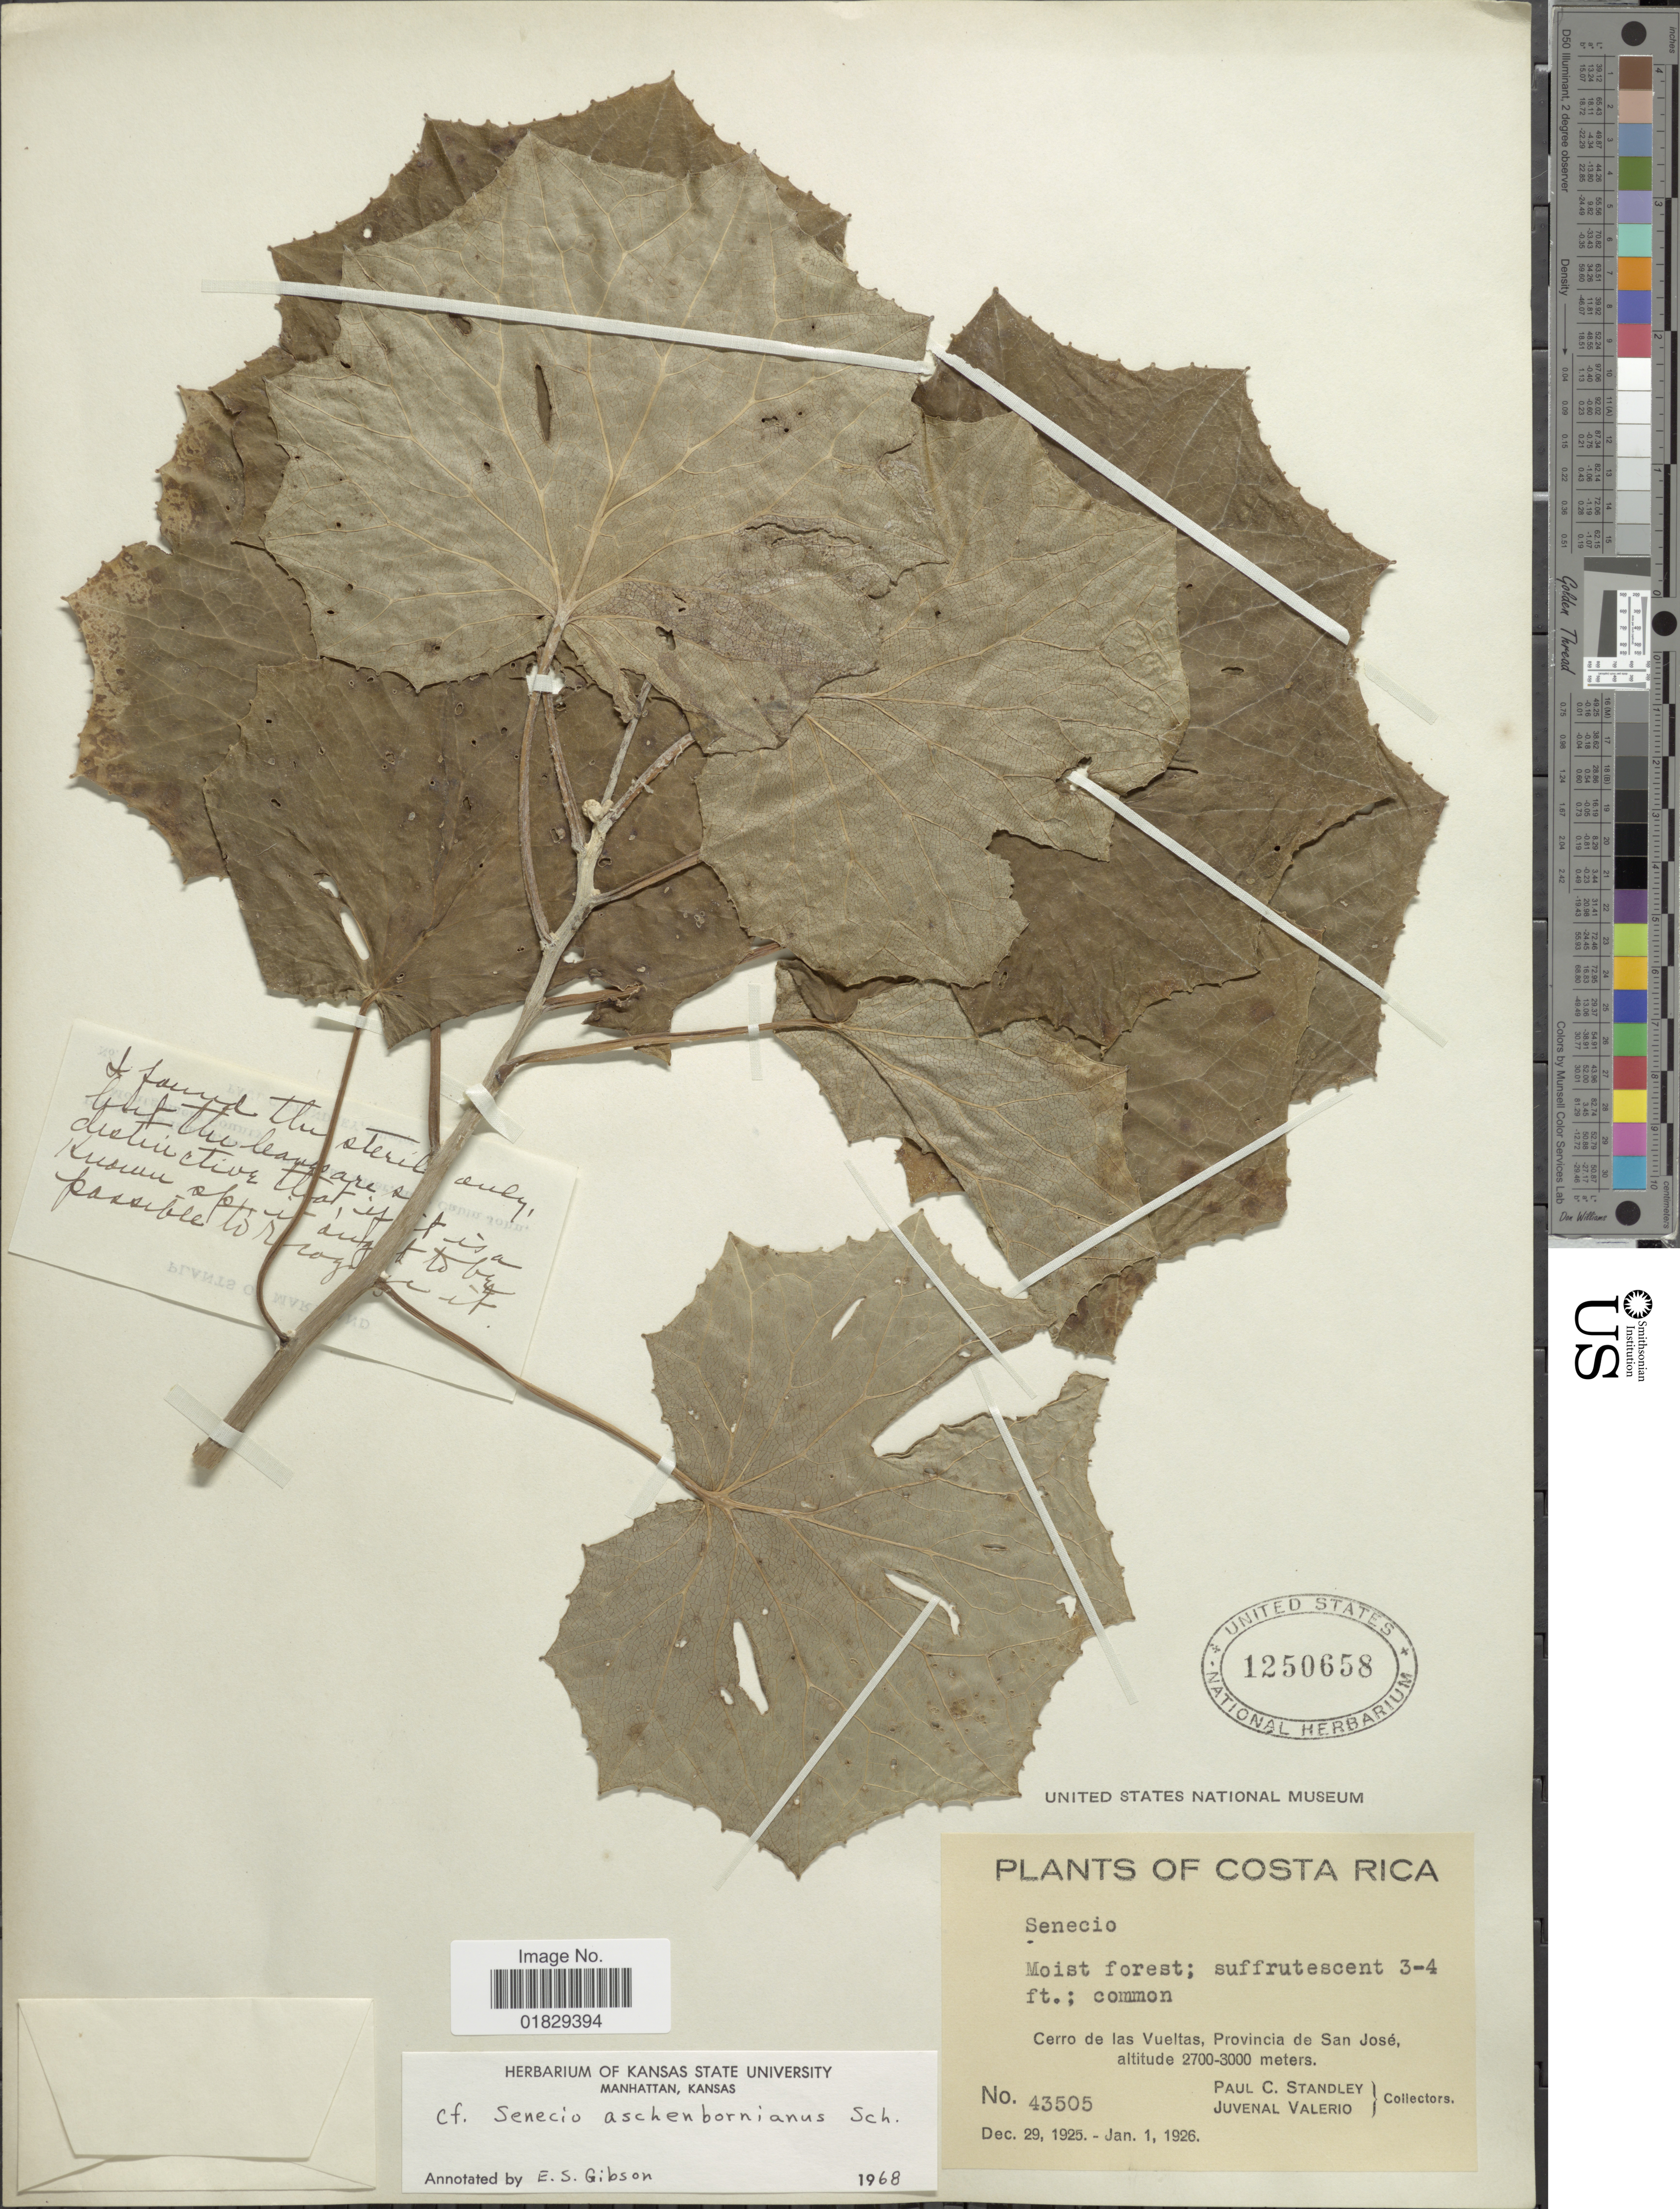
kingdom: Plantae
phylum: Tracheophyta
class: Magnoliopsida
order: Asterales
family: Asteraceae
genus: Roldana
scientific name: Roldana sp.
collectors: P. C. Standley & J. Valerio R.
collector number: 43505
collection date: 1925-12-29/1926-01-01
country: Costa Rica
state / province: San José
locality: Cerro de las Vueltas, Provincia de San José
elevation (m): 2700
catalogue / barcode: US 1250658